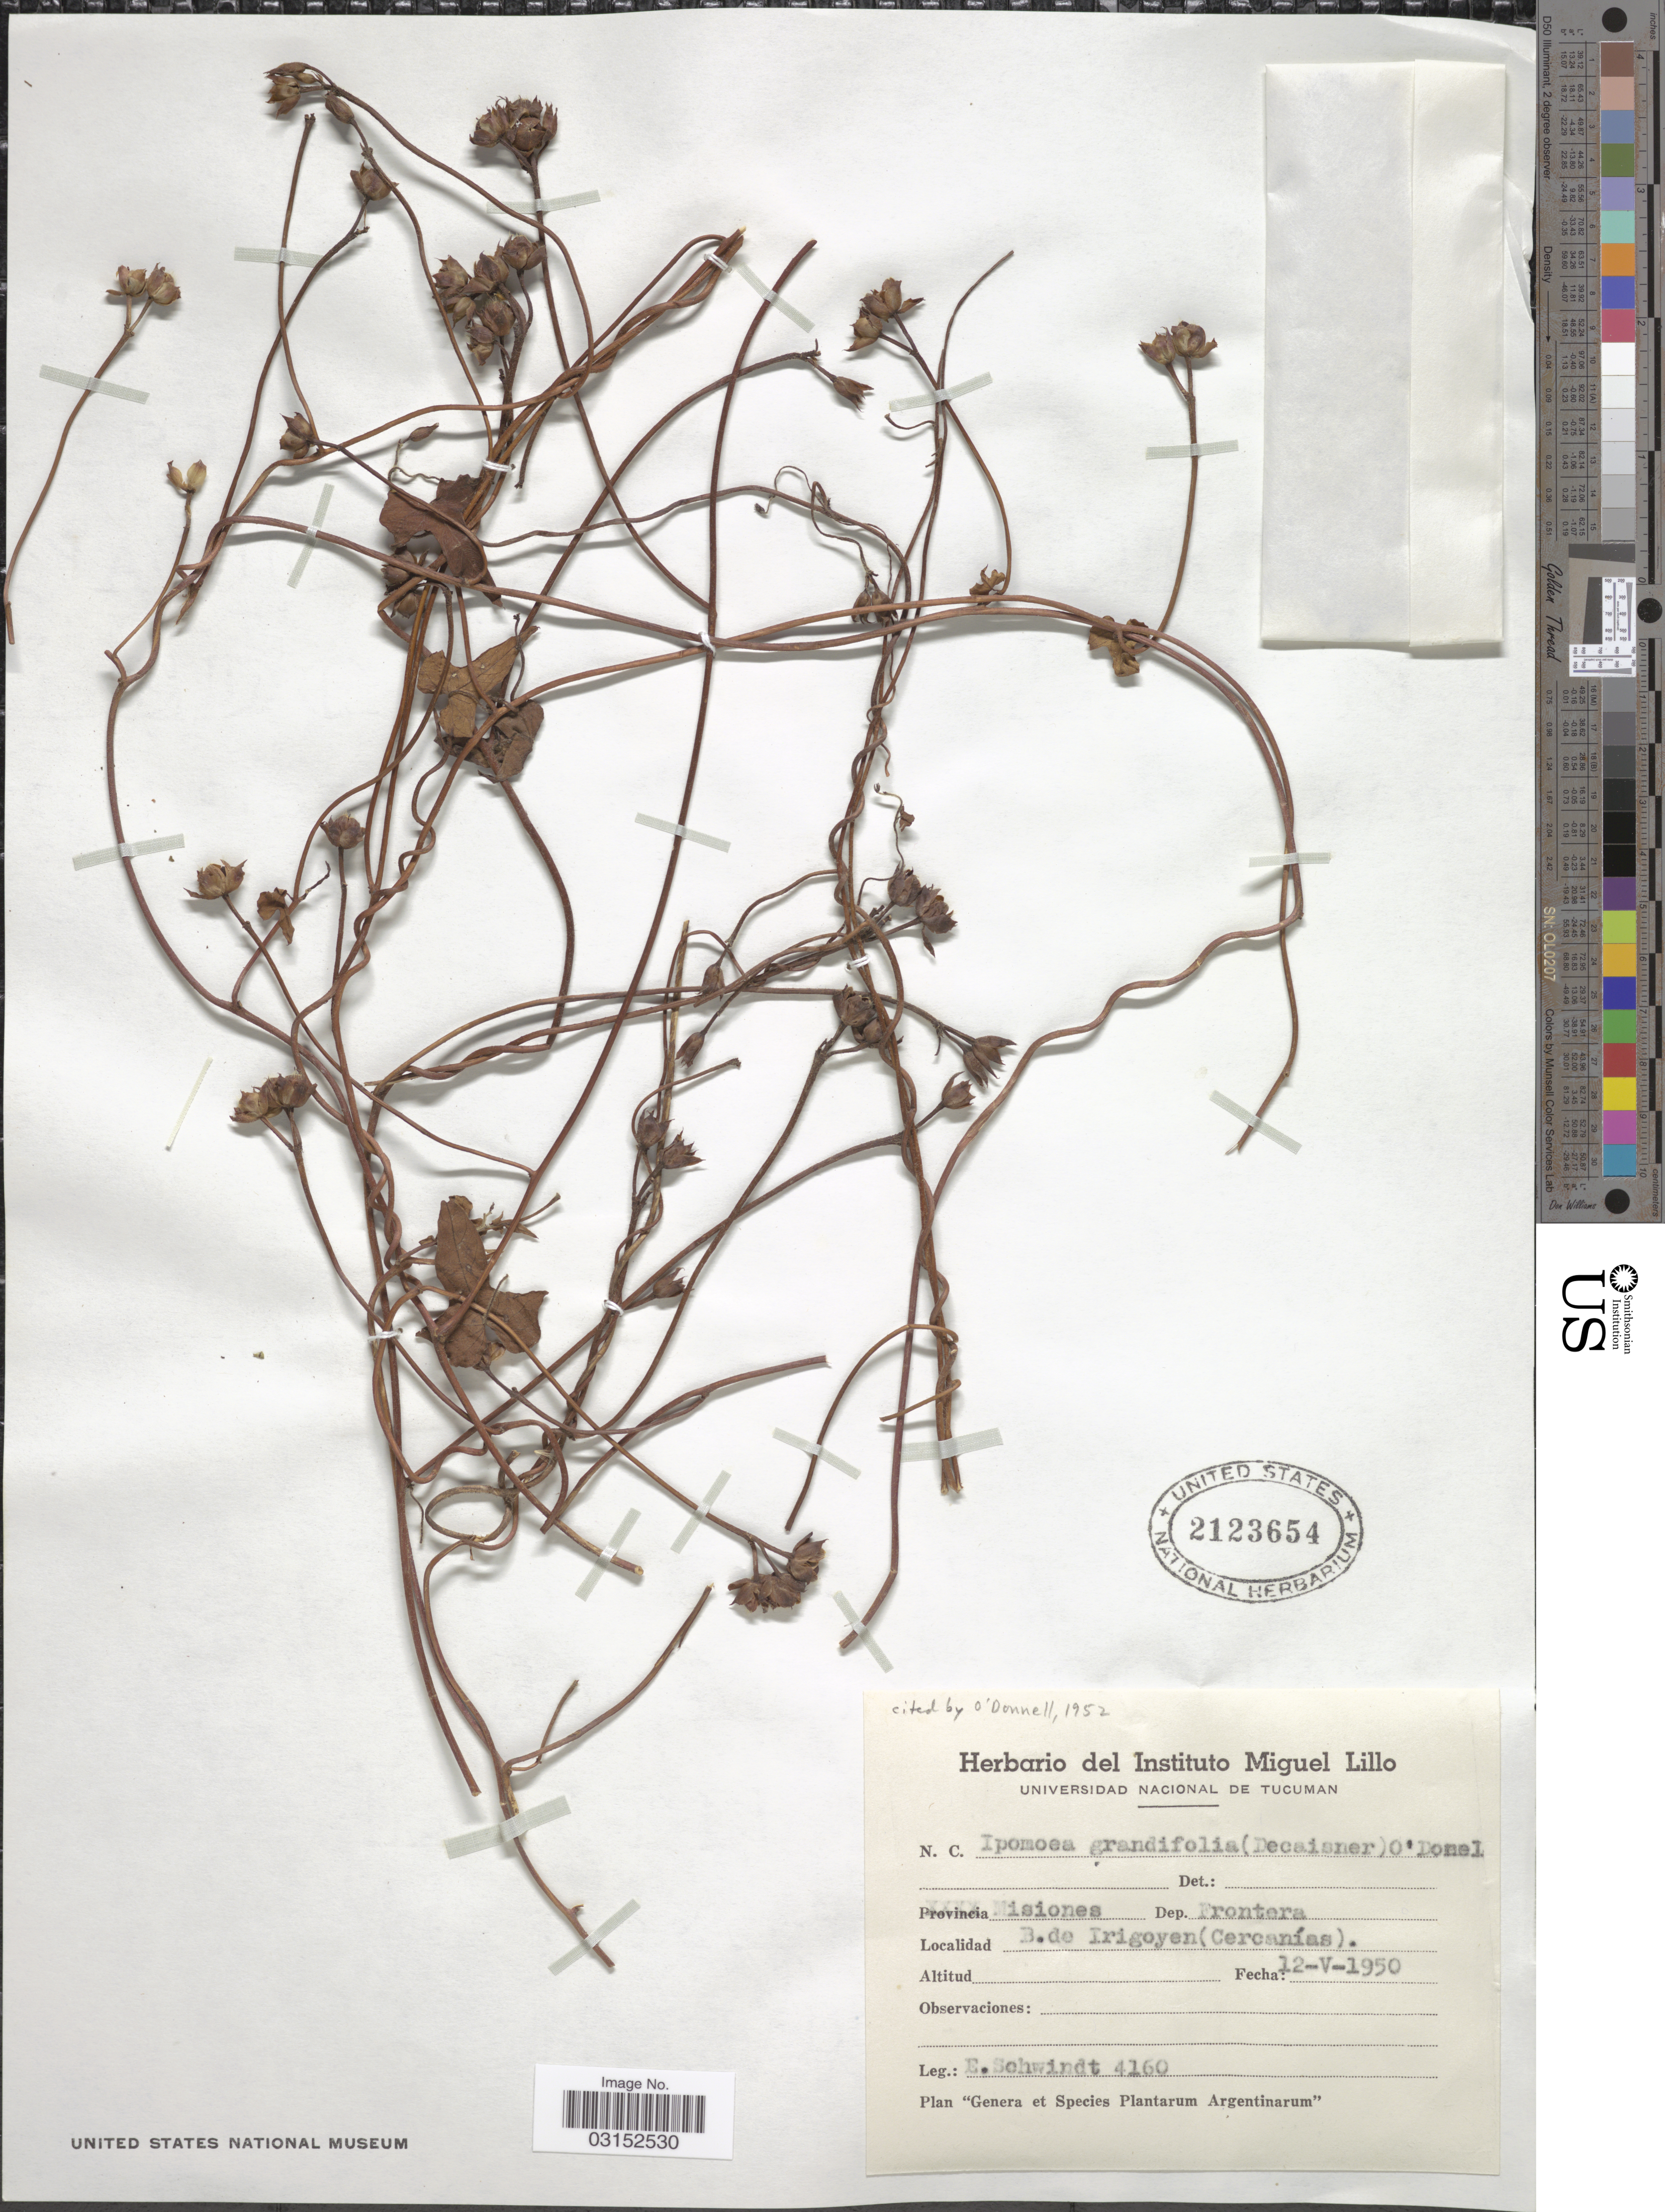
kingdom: Plantae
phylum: Tracheophyta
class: Magnoliopsida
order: Solanales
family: Convolvulaceae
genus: Ipomoea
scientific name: Ipomoea grandifolia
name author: (Dammer) O'Donell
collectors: E. Schwindt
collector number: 4160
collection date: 1950-05-12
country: Argentina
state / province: Misiones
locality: Dep. Frontera, B. de Irigoyen (Cercanías).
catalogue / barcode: US 2123654